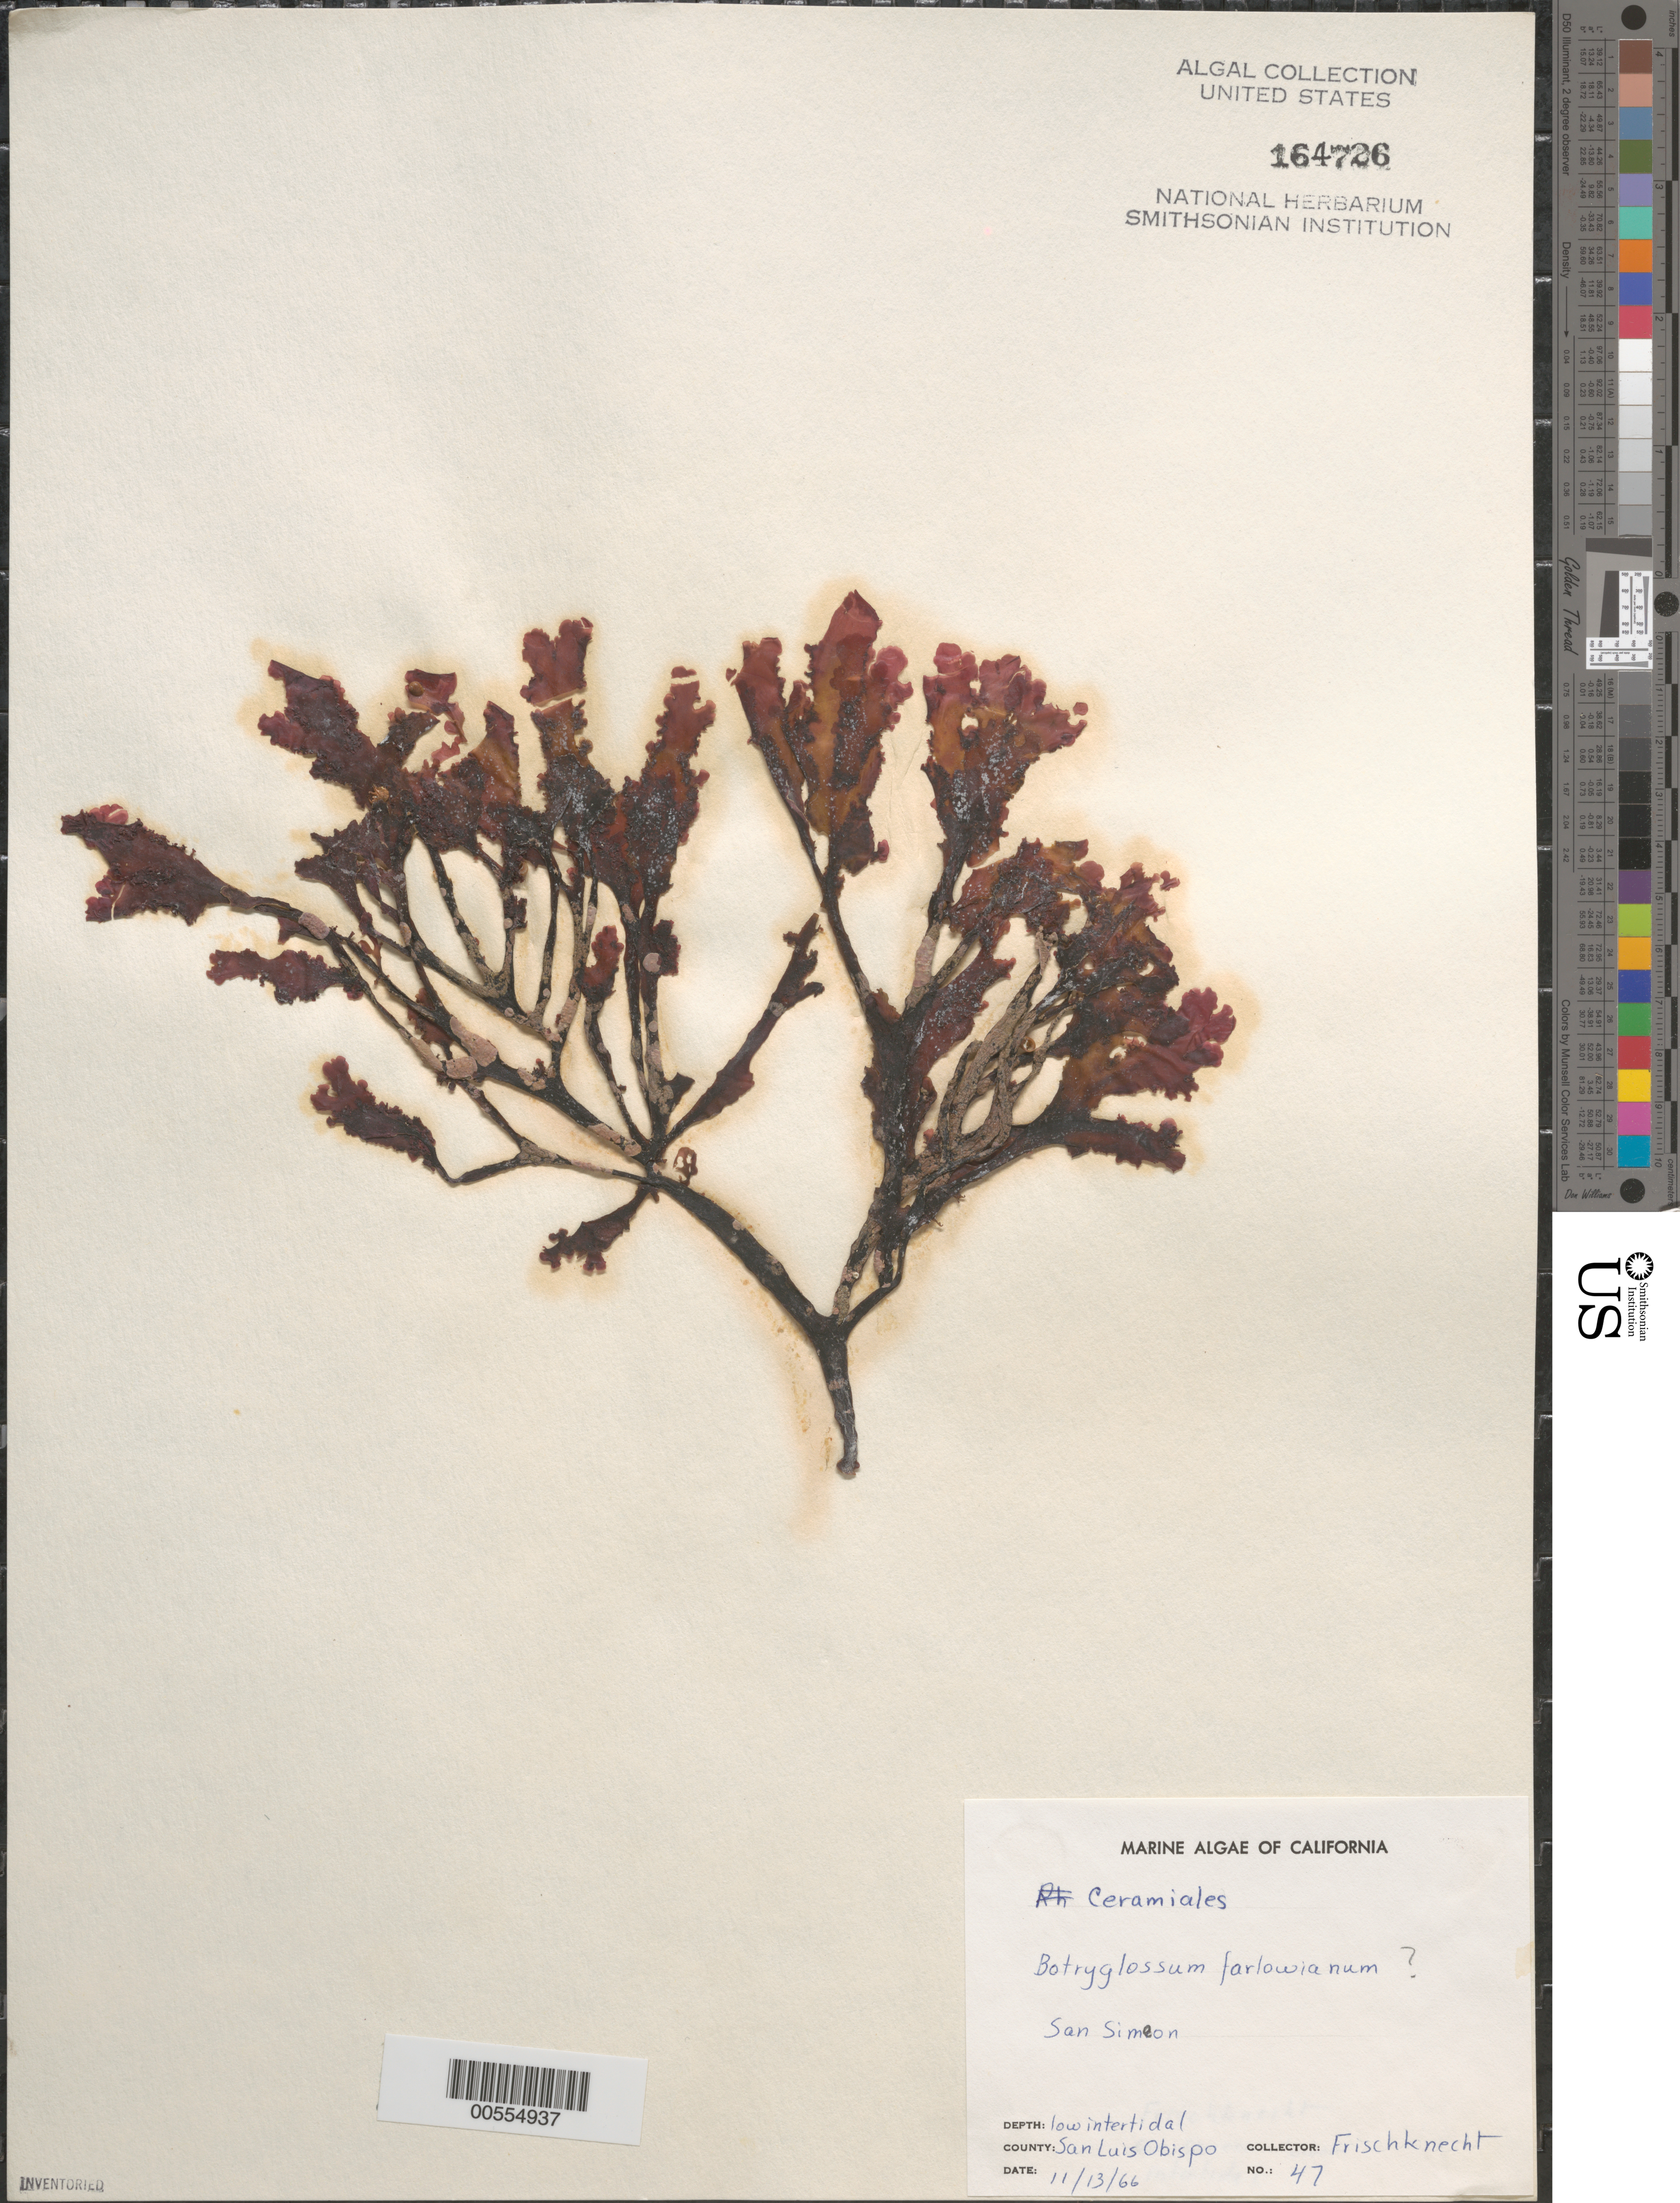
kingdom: Plantae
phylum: Rhodophyta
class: Florideophyceae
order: Ceramiales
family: Delesseriaceae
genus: Botryoglossum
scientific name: Botryoglossum farlowianum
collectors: -. Frischknecht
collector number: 47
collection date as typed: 13 Nov 1966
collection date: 1966-11-13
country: United States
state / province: California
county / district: San Luis Obispo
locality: San Simeon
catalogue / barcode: US 164726